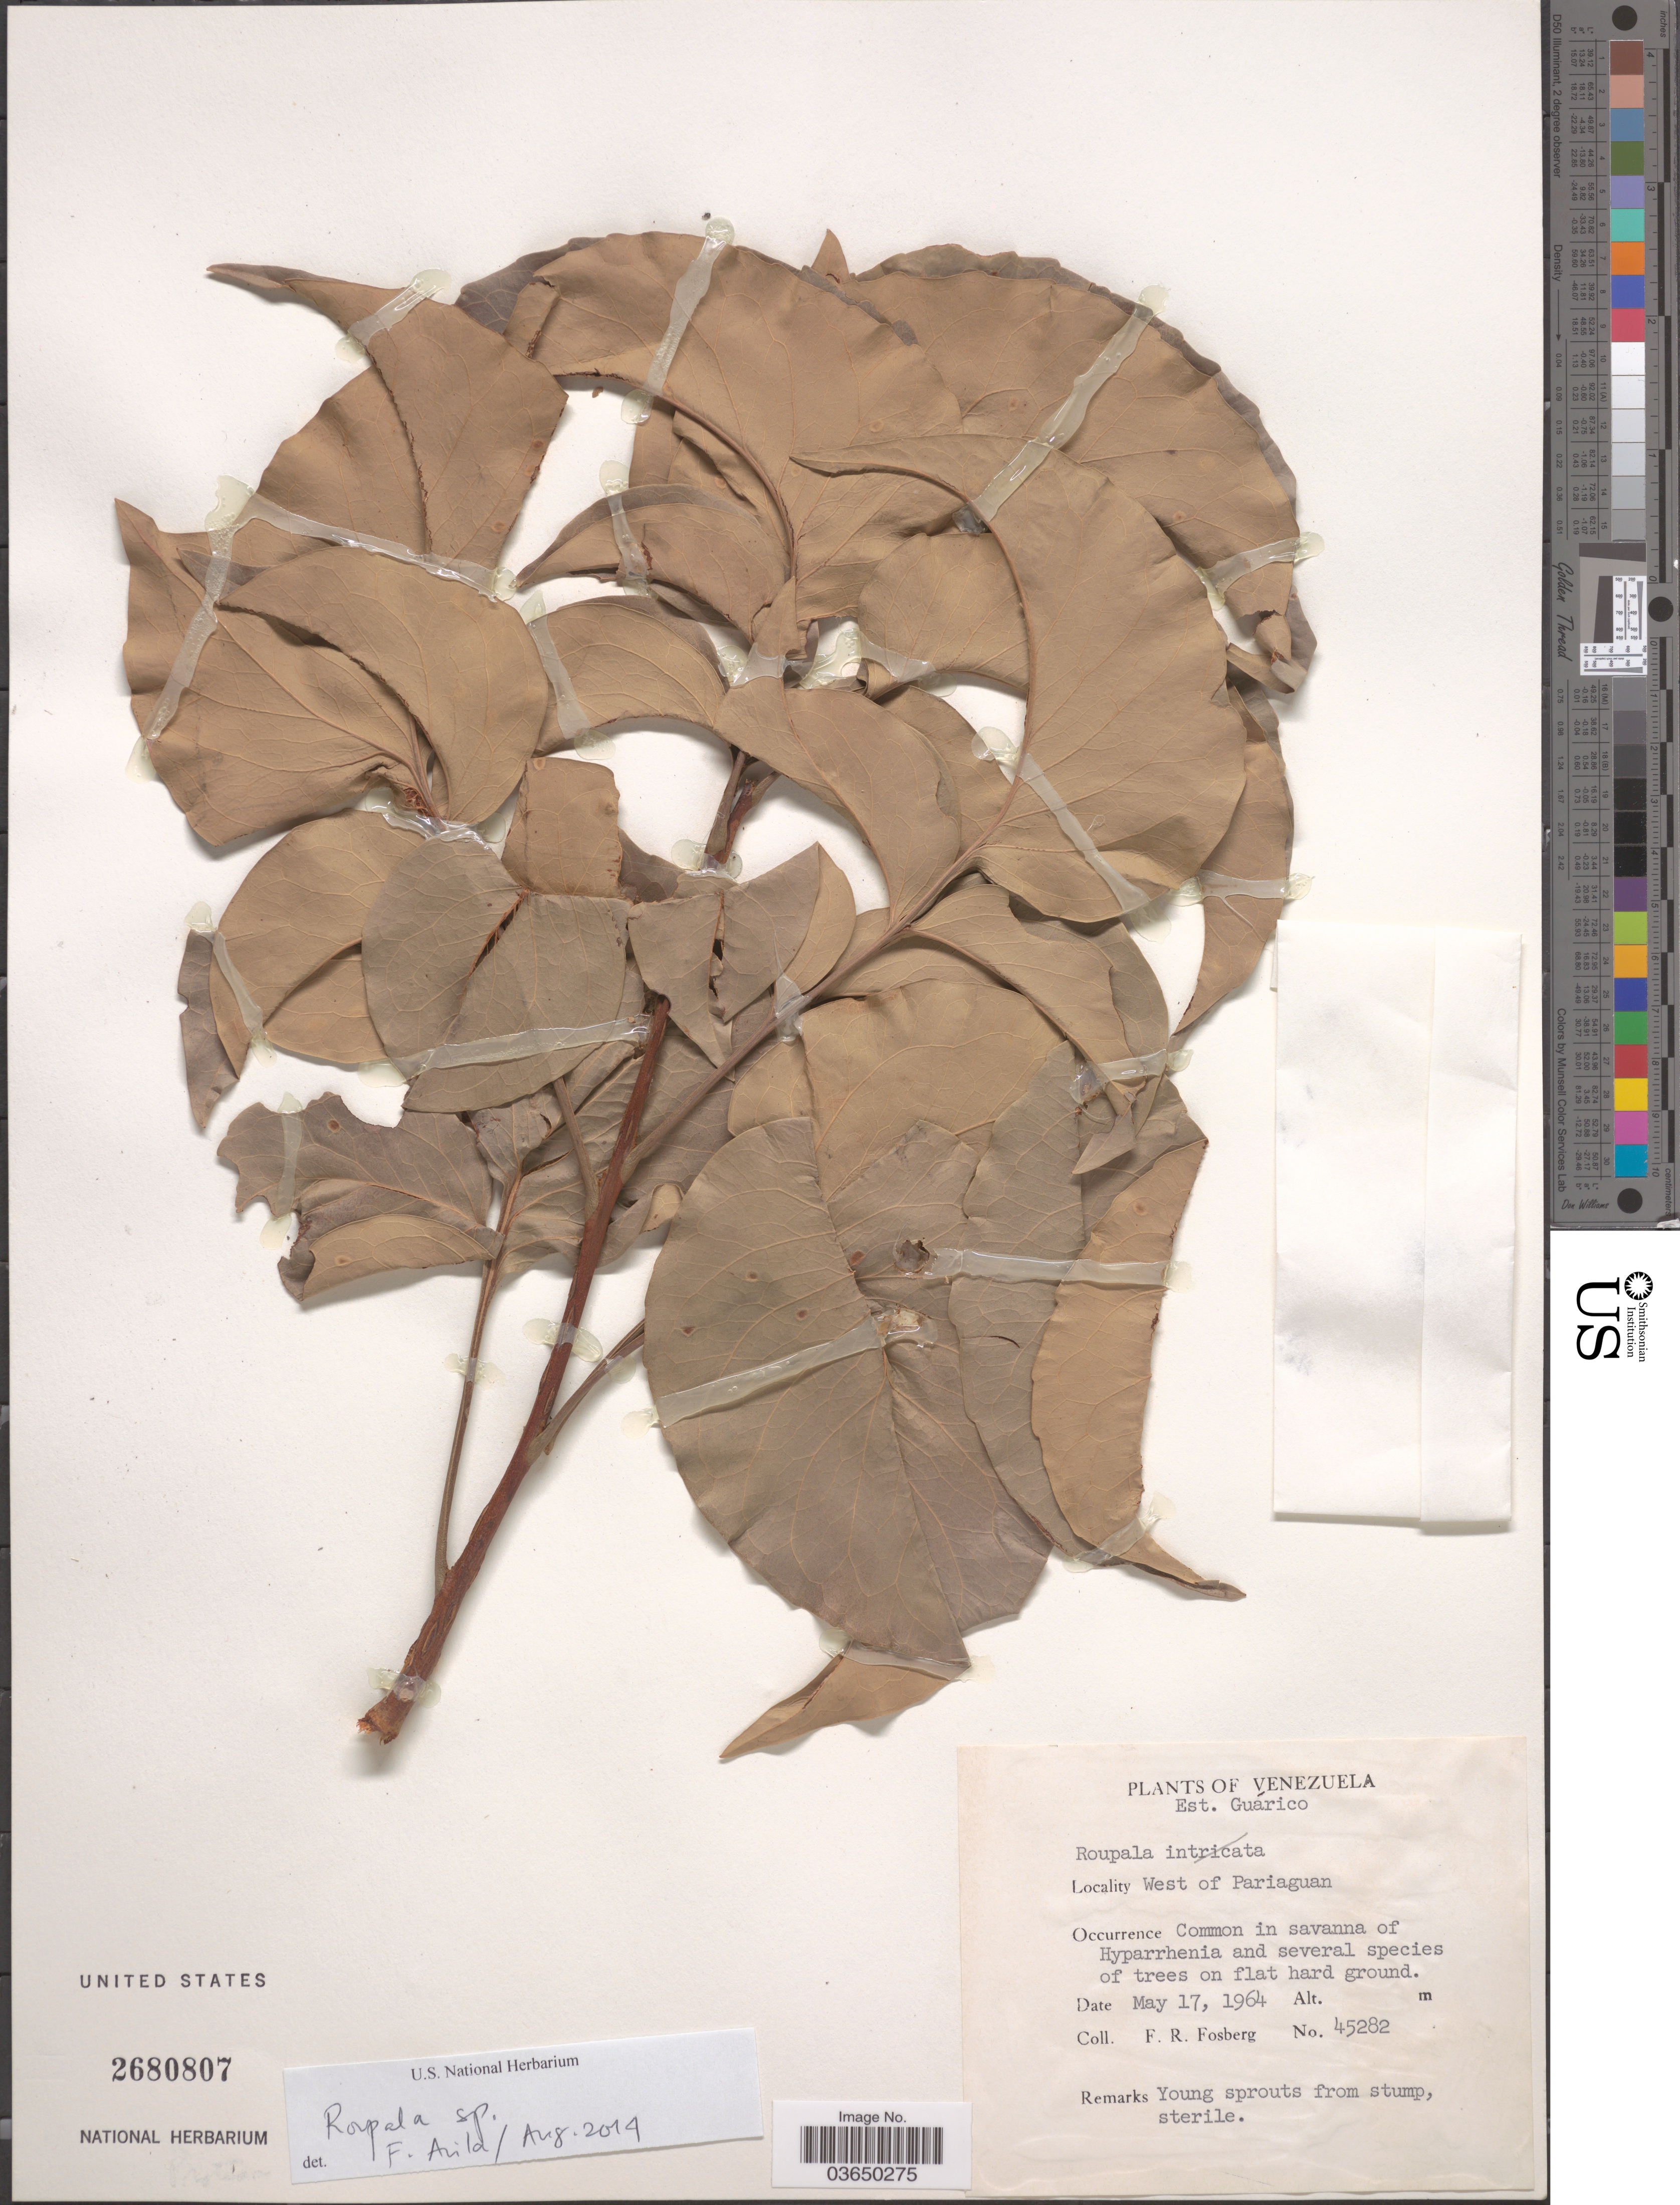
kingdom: Plantae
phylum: Tracheophyta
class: Magnoliopsida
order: Proteales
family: Proteaceae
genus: Roupala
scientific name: Roupala sp.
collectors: F. R. Fosberg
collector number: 45282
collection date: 1964-05-17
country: Venezuela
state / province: Guarico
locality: West of Pariaguan.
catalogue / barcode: US 2680807